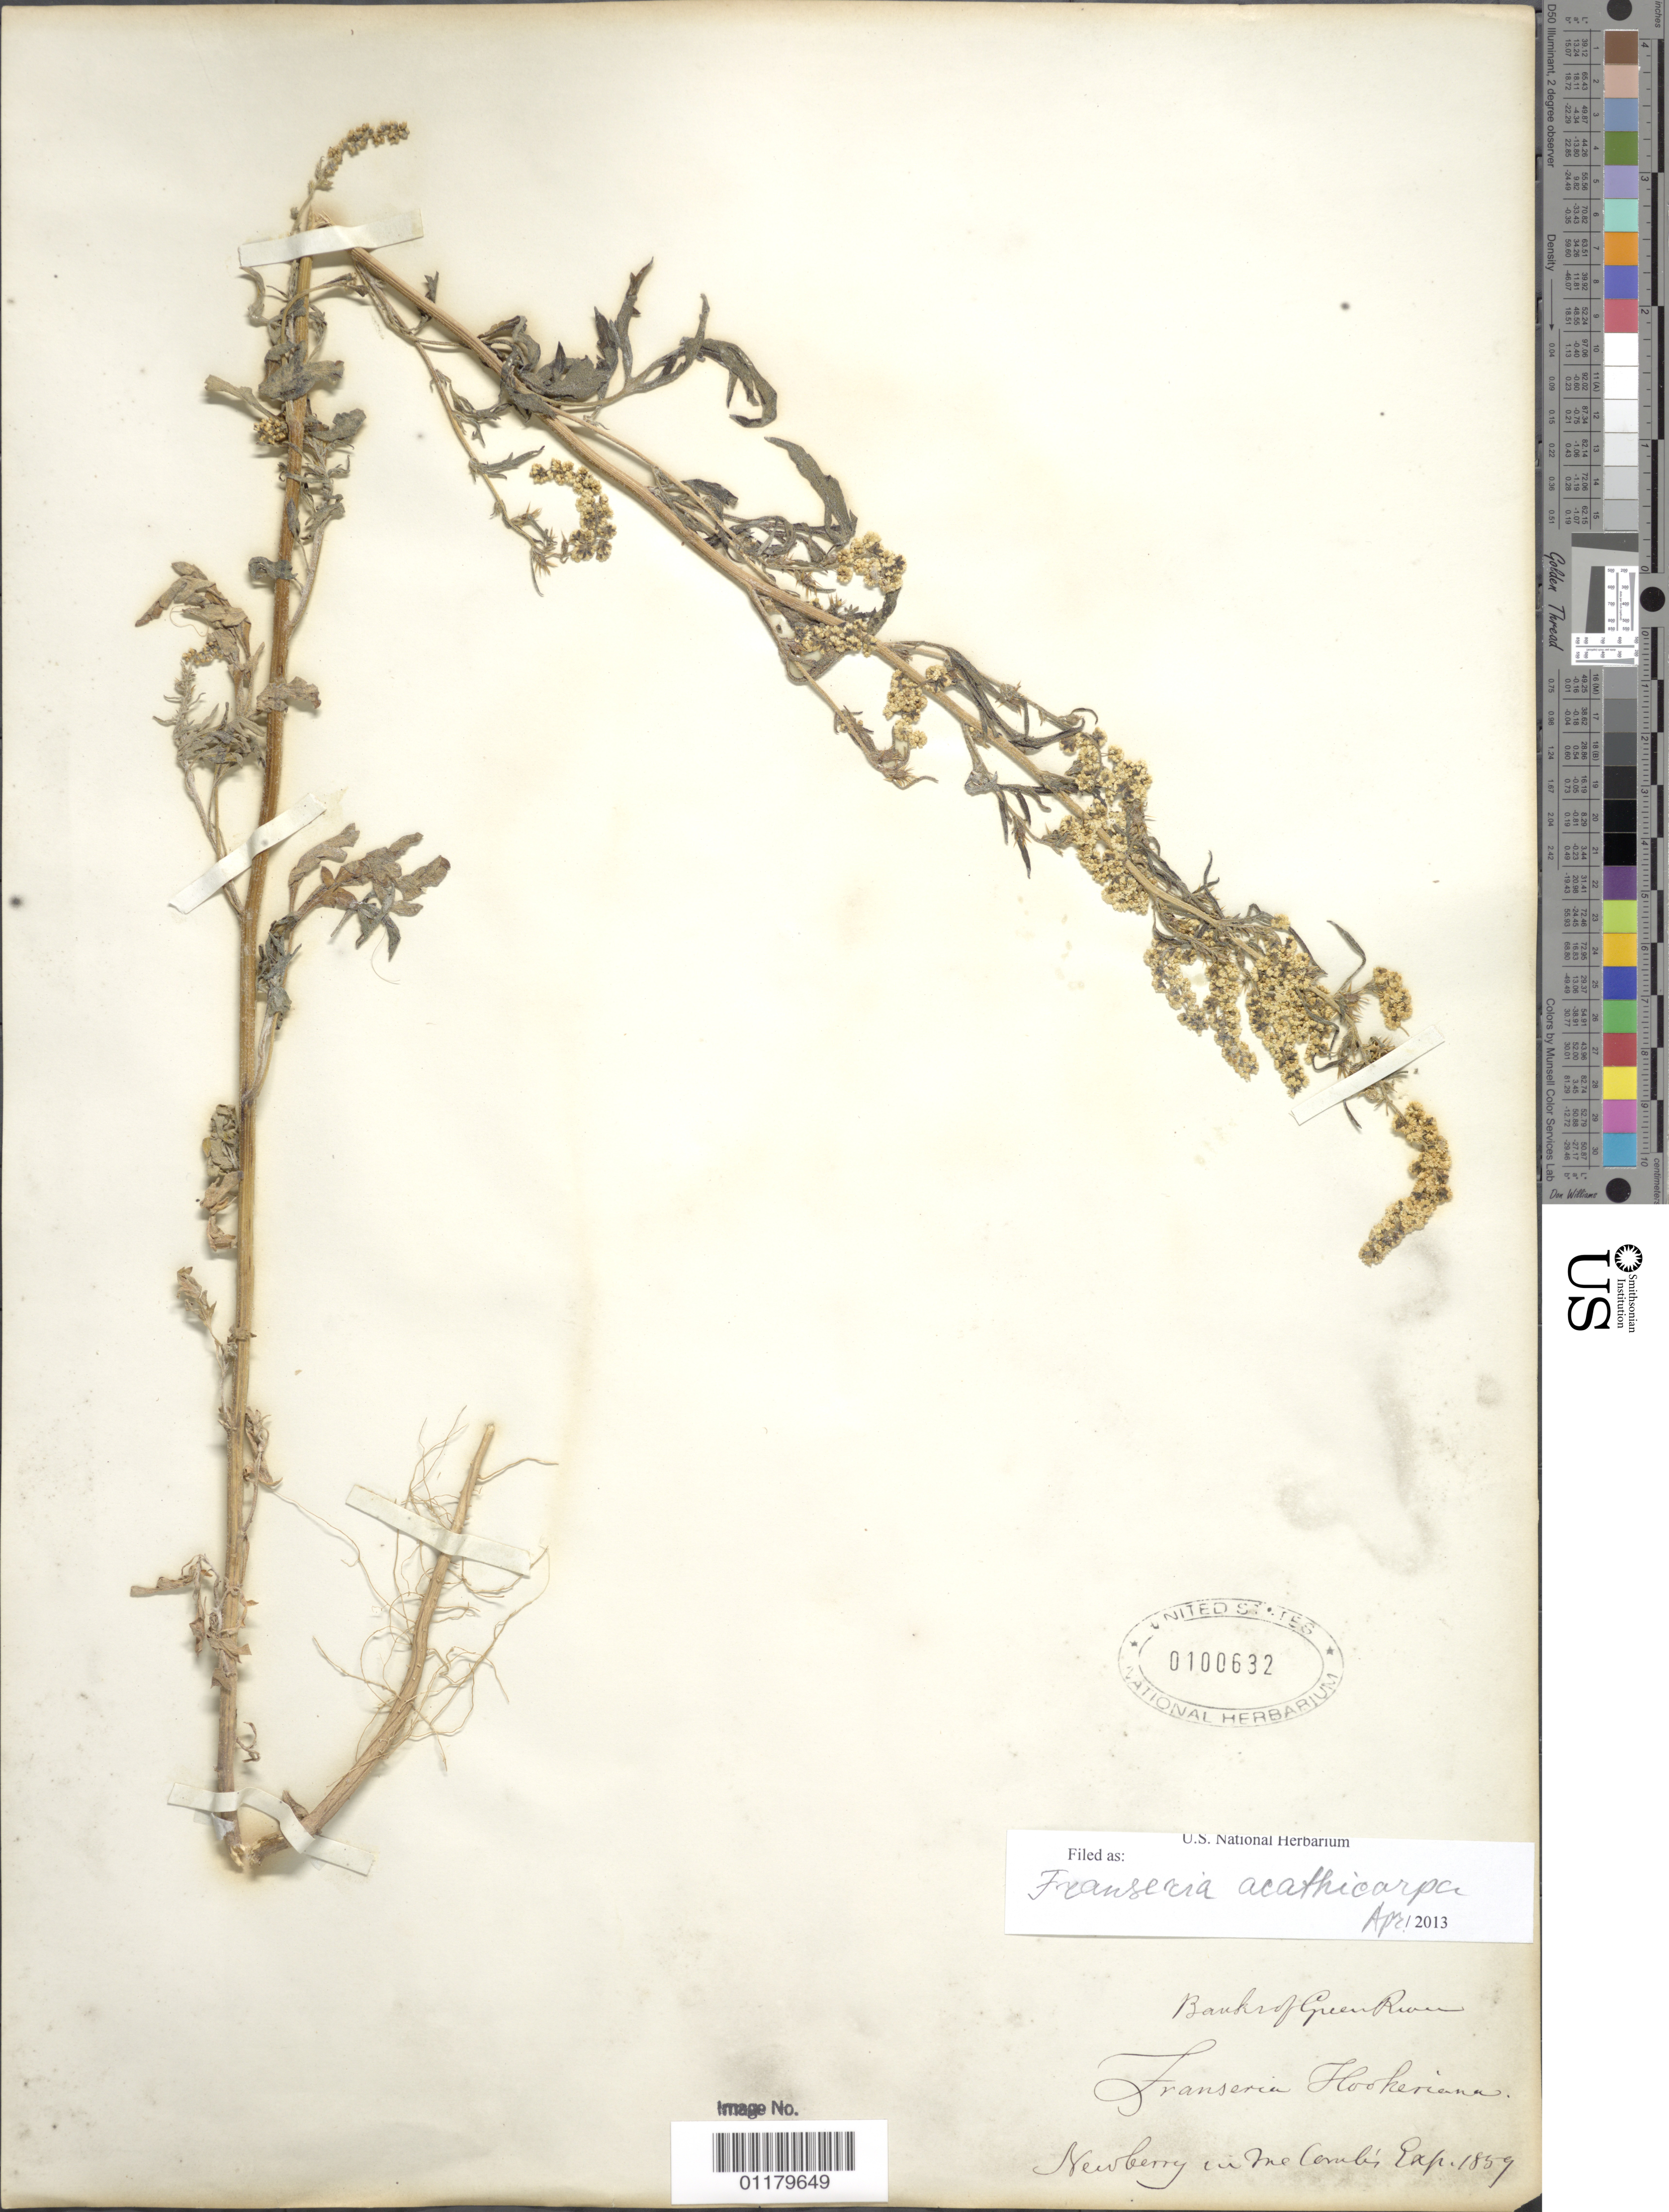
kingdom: Plantae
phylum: Tracheophyta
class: Magnoliopsida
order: Asterales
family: Asteraceae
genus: Franseria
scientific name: Franseria acanthicarpa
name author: Coville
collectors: J. S. Newberry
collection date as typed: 1859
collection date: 1859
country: United States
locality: Banks of Green River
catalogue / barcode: US 100632